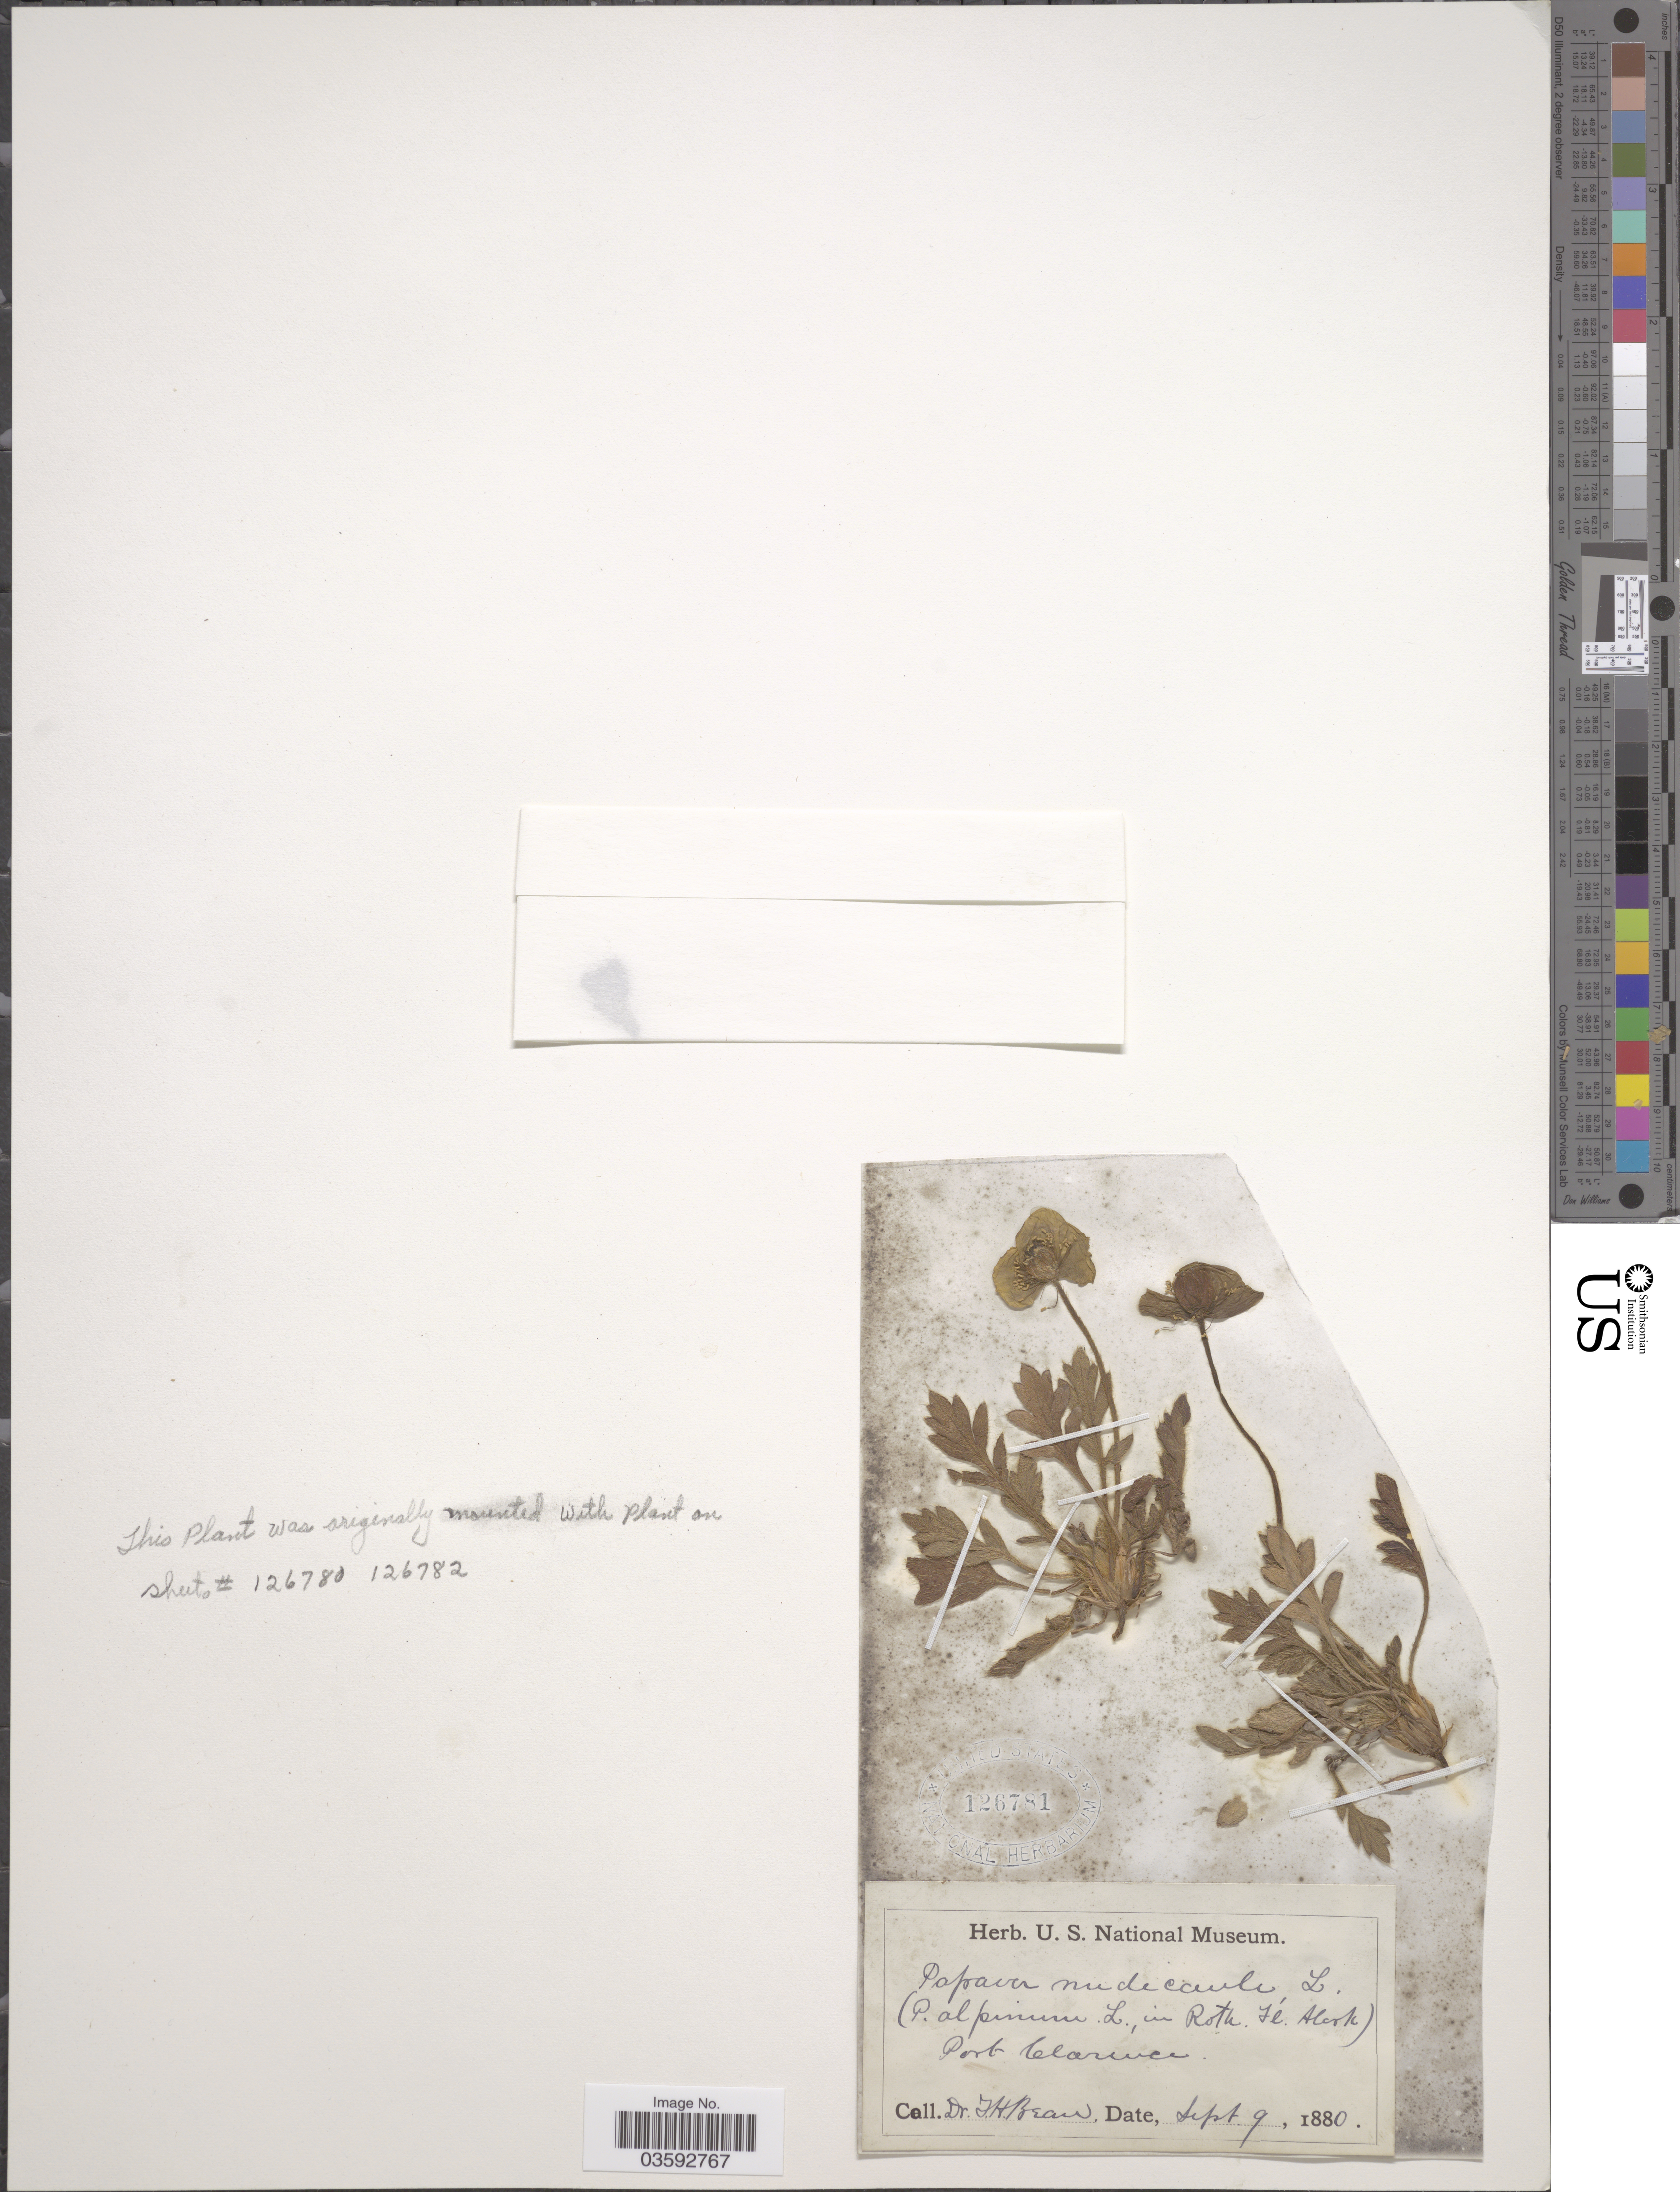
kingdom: Plantae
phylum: Tracheophyta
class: Magnoliopsida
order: Ranunculales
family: Papaveraceae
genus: Papaver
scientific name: Papaver nudicaule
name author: L.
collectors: T. Bean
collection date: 1880-09-09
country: United States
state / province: Alaska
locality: Port Clarence.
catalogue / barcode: US 126781